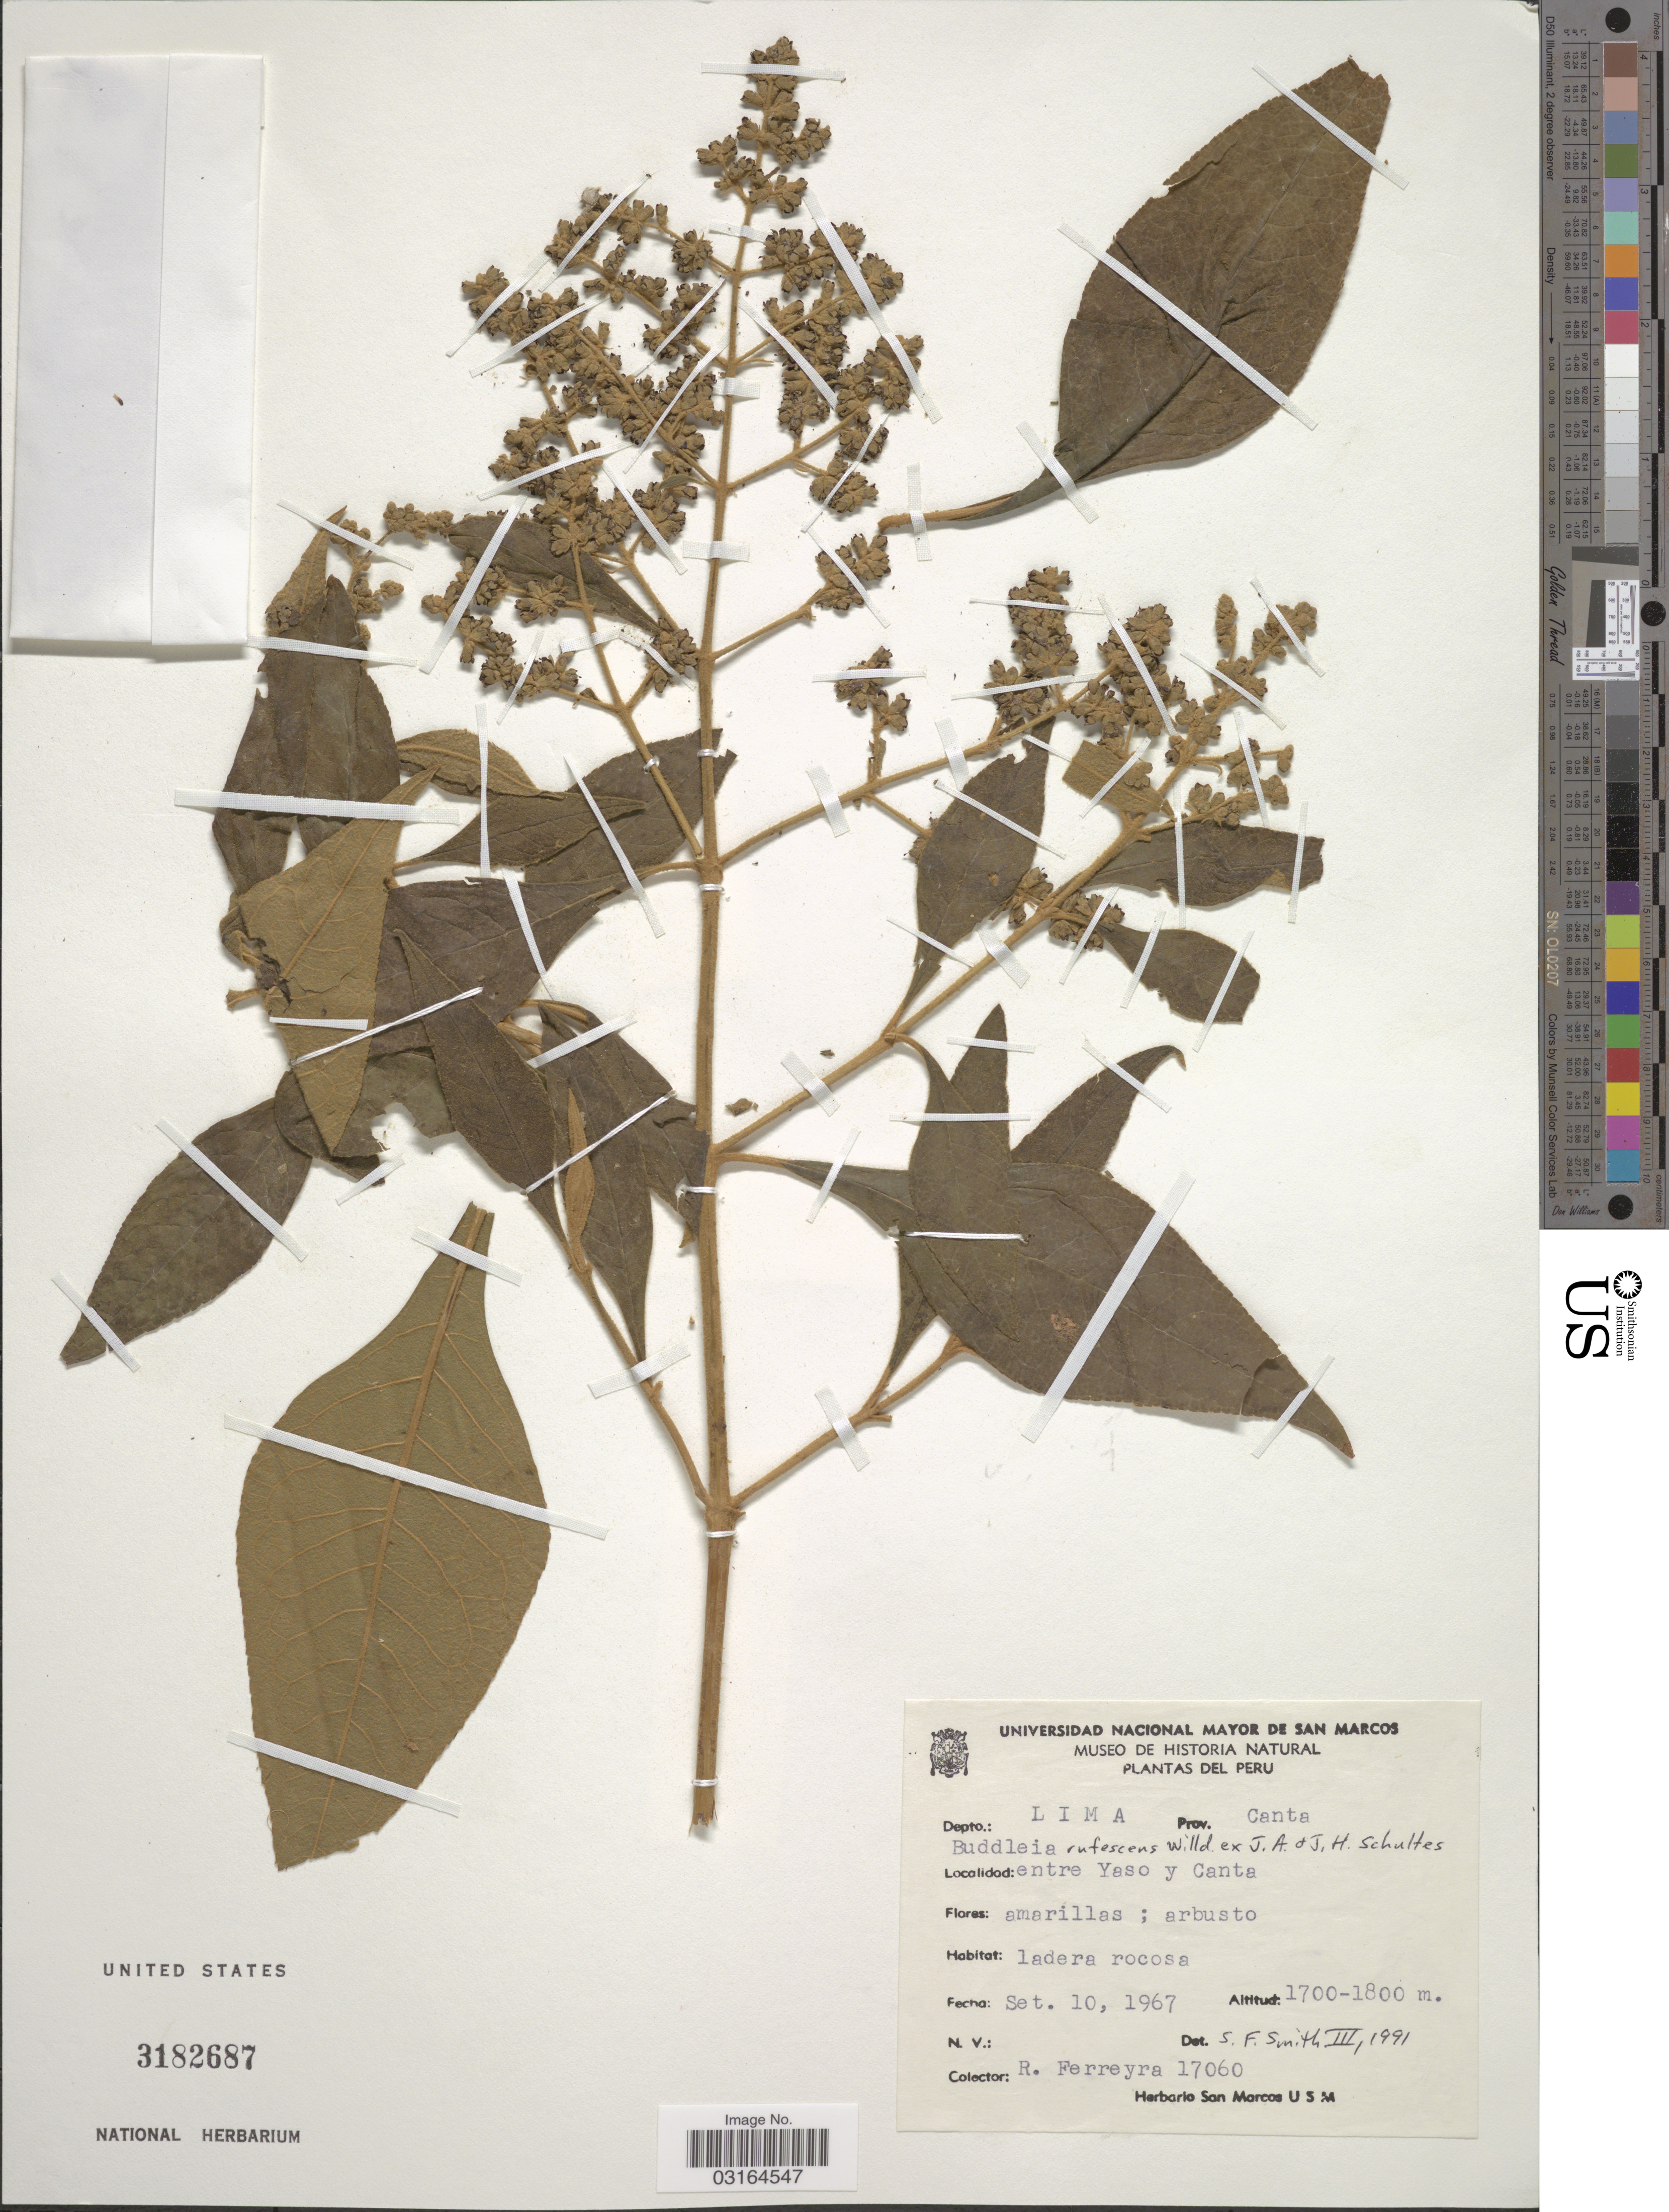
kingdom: Plantae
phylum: Tracheophyta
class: Magnoliopsida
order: Lamiales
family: Scrophulariaceae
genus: Buddleja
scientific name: Buddleja rufescens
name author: Willd.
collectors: R. A. Ferreyra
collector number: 17060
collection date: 1967-09-10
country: Peru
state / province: Lima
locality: Depto.: Lima. Prov. Canta. Entre Yaso y Canta.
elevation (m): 1700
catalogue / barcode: US 3182687